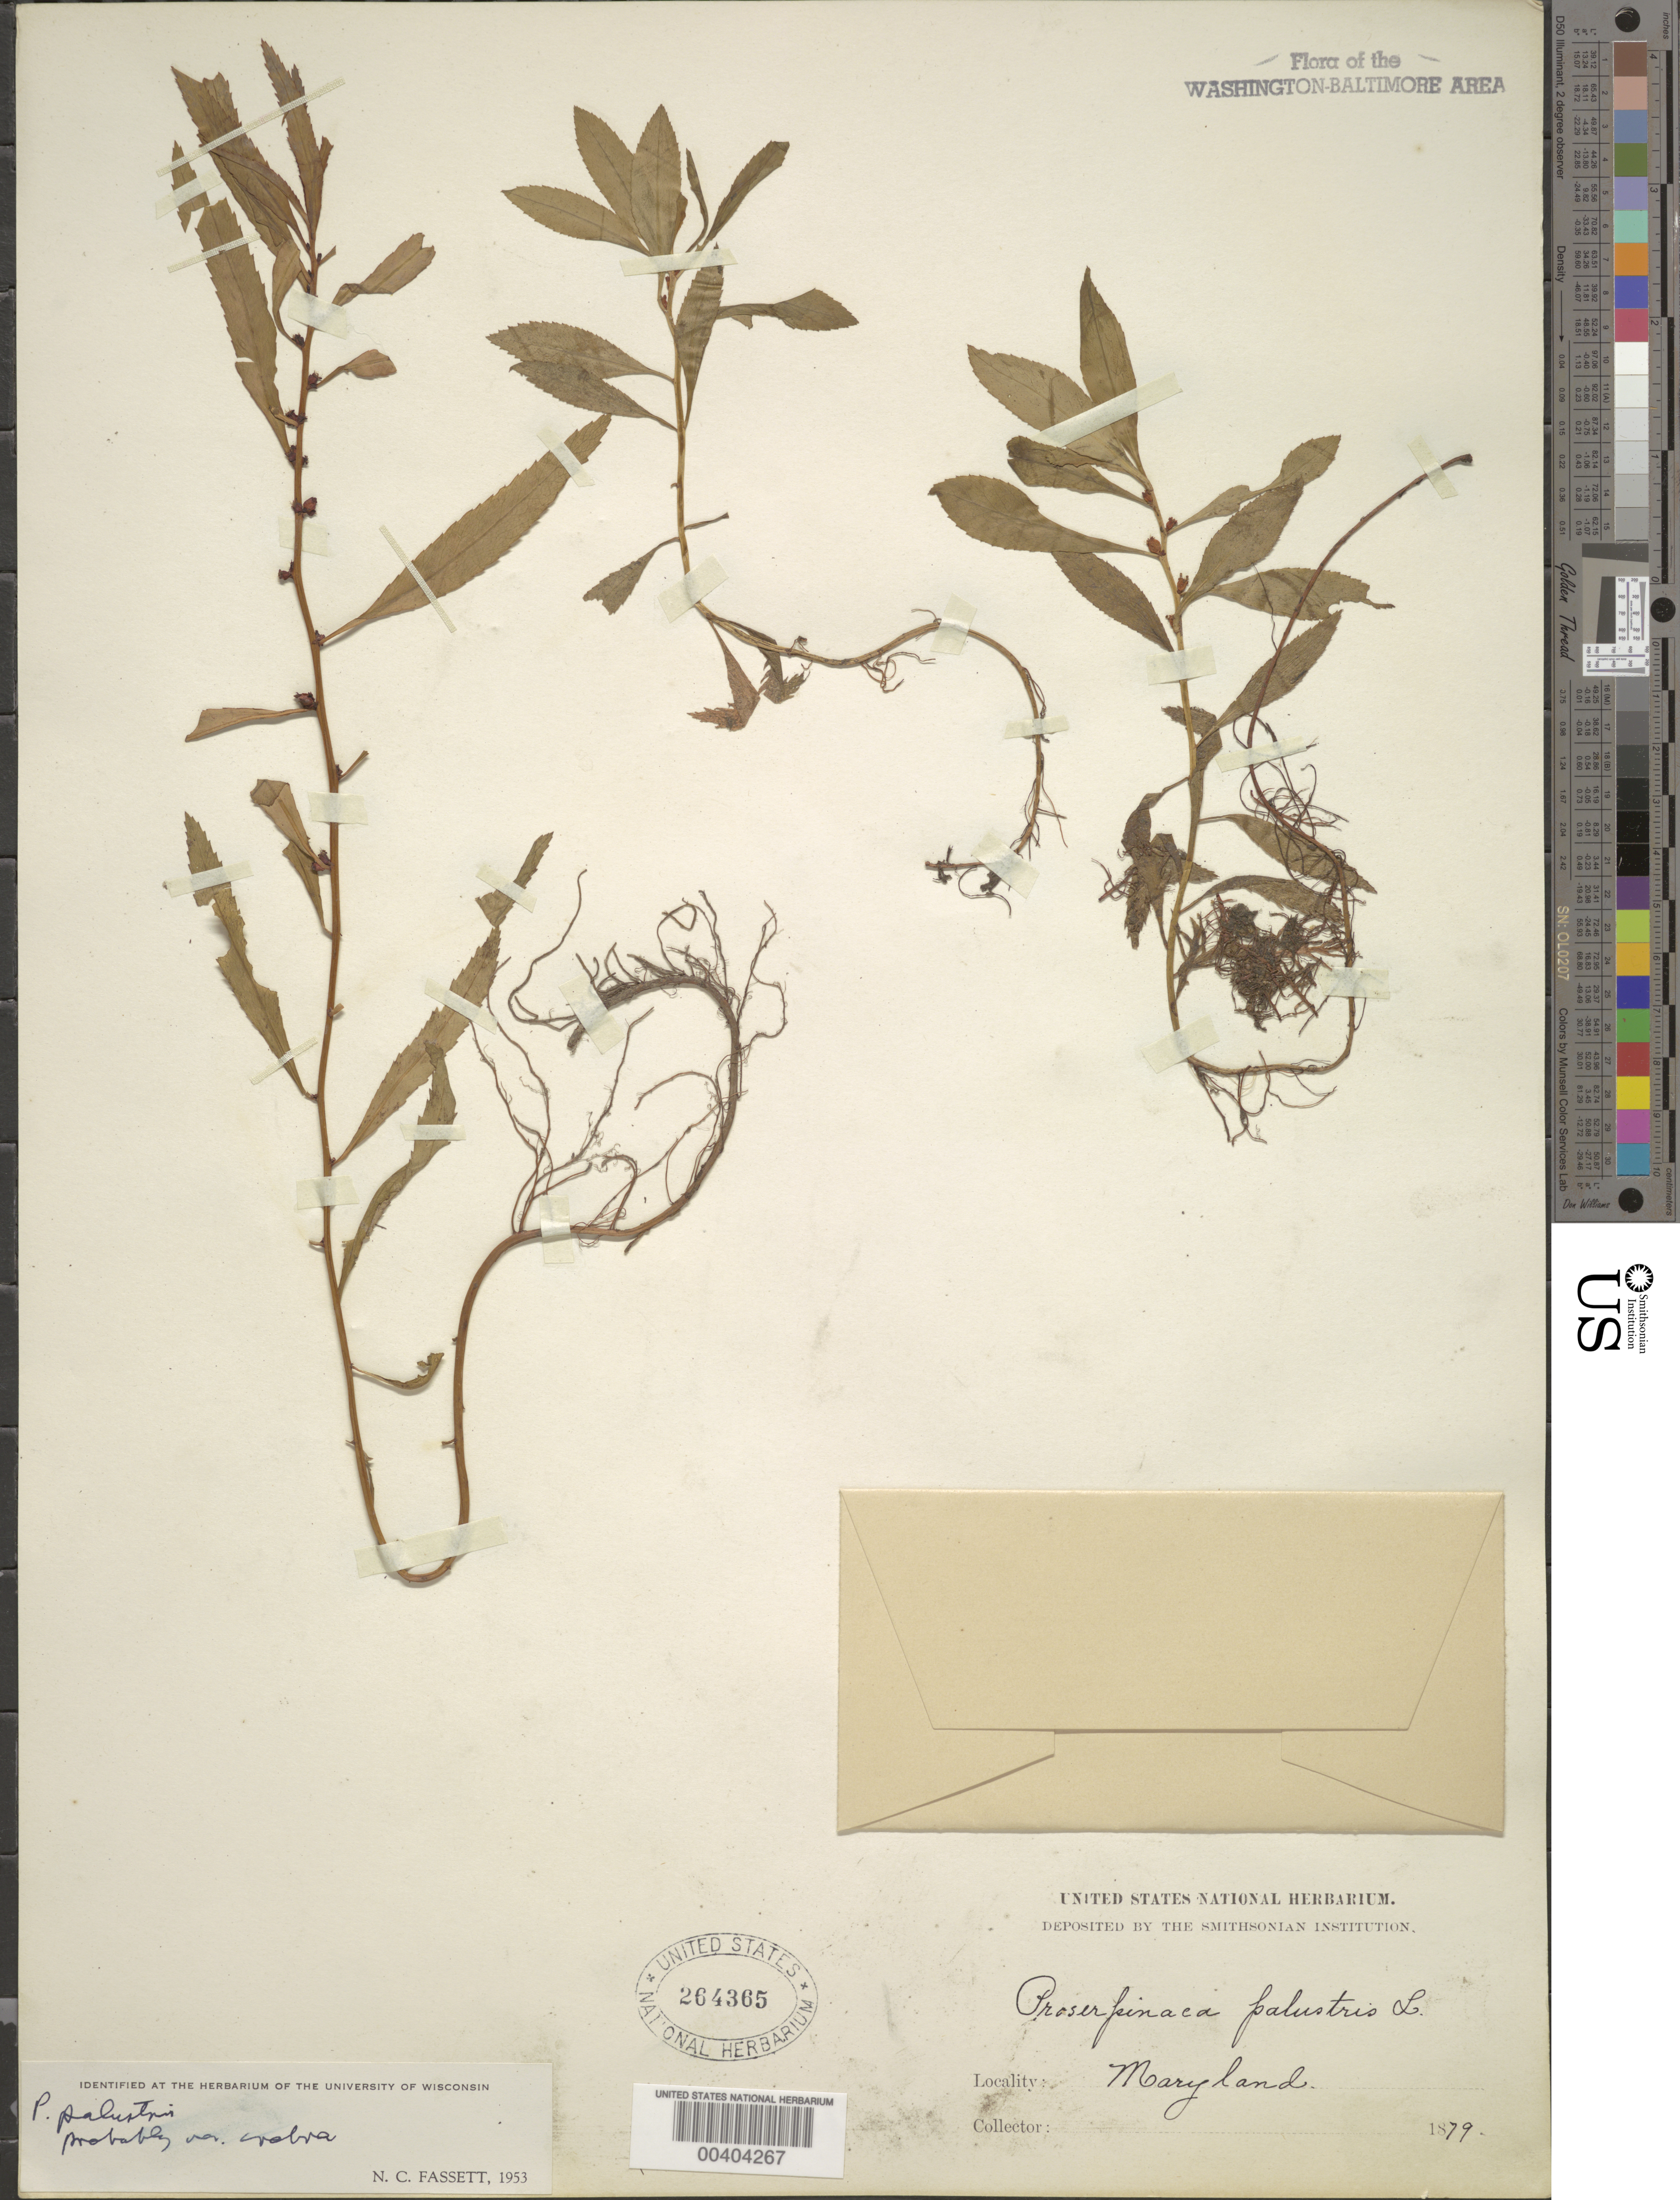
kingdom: Plantae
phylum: Tracheophyta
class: Magnoliopsida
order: Saxifragales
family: Haloragaceae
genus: Proserpinaca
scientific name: Proserpinaca palustris var. crebra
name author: Fernald & Griscom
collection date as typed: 1879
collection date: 1879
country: United States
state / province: Maryland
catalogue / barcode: US 264365